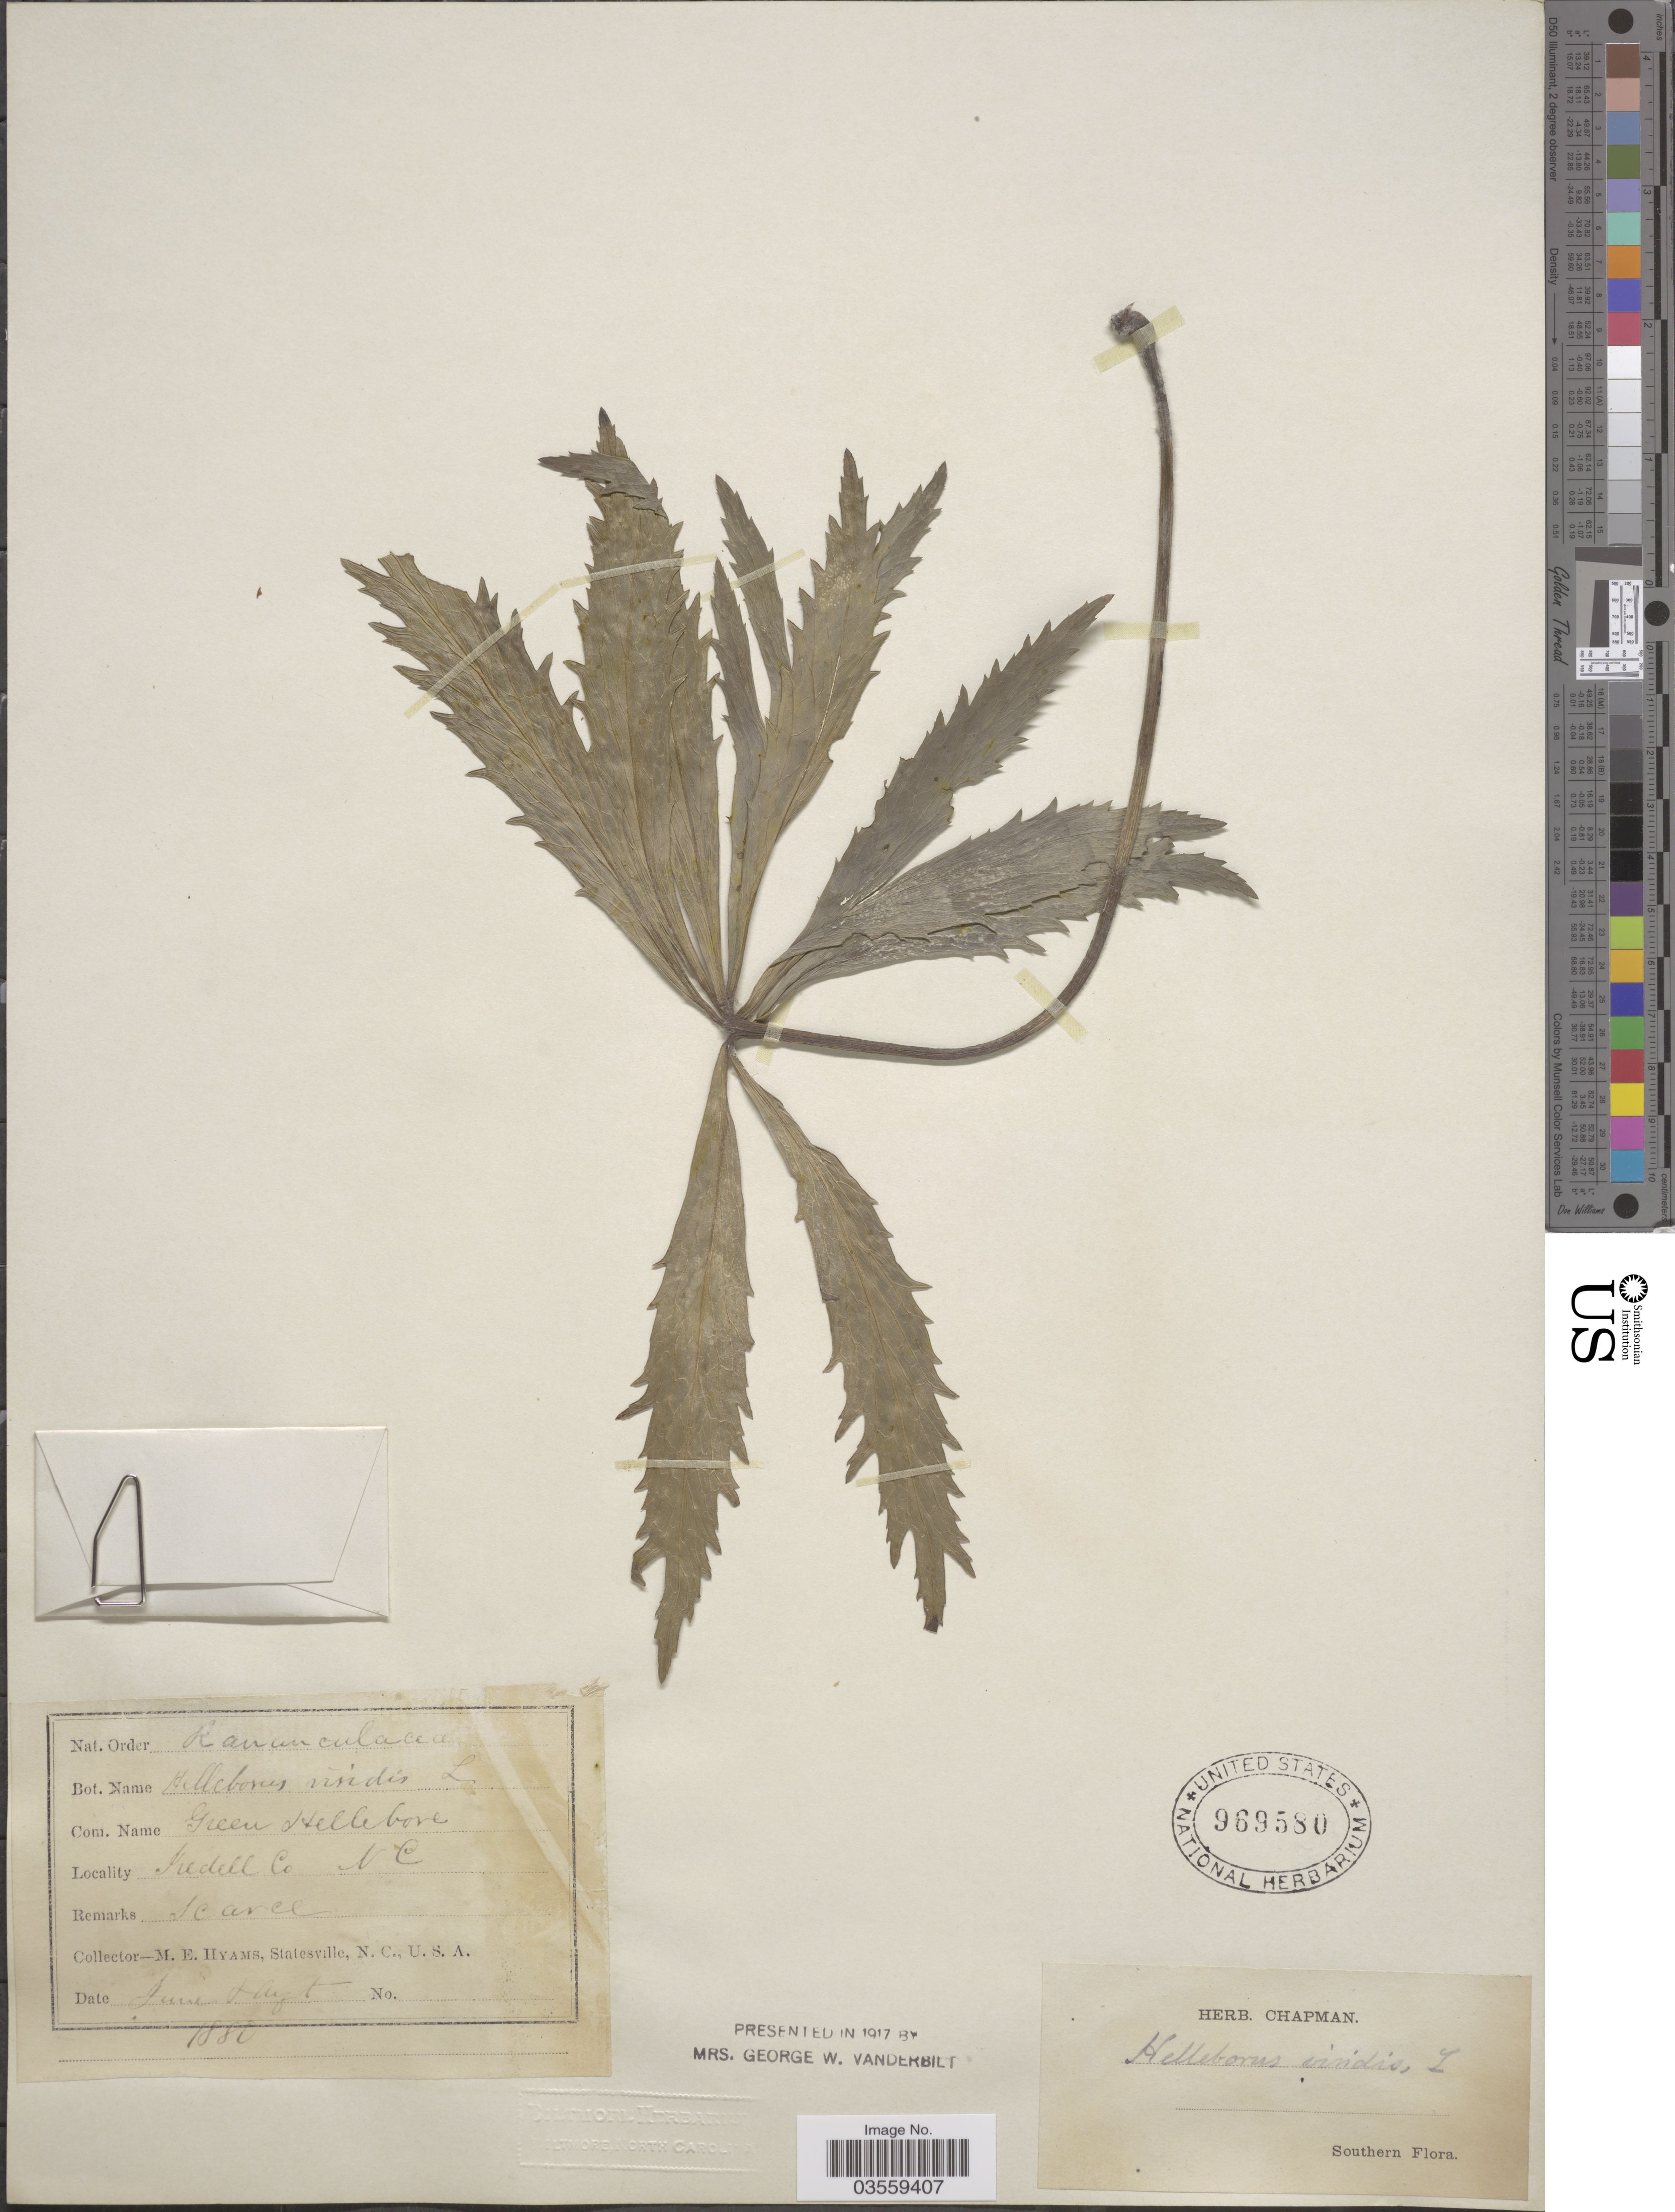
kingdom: Plantae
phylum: Tracheophyta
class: Magnoliopsida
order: Ranunculales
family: Ranunculaceae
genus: Helleborus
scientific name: Helleborus viridis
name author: L.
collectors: M. E. Hyams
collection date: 1880-06/1880-08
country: United States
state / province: North Carolina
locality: Southern. Iredell Co.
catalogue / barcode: US 969580